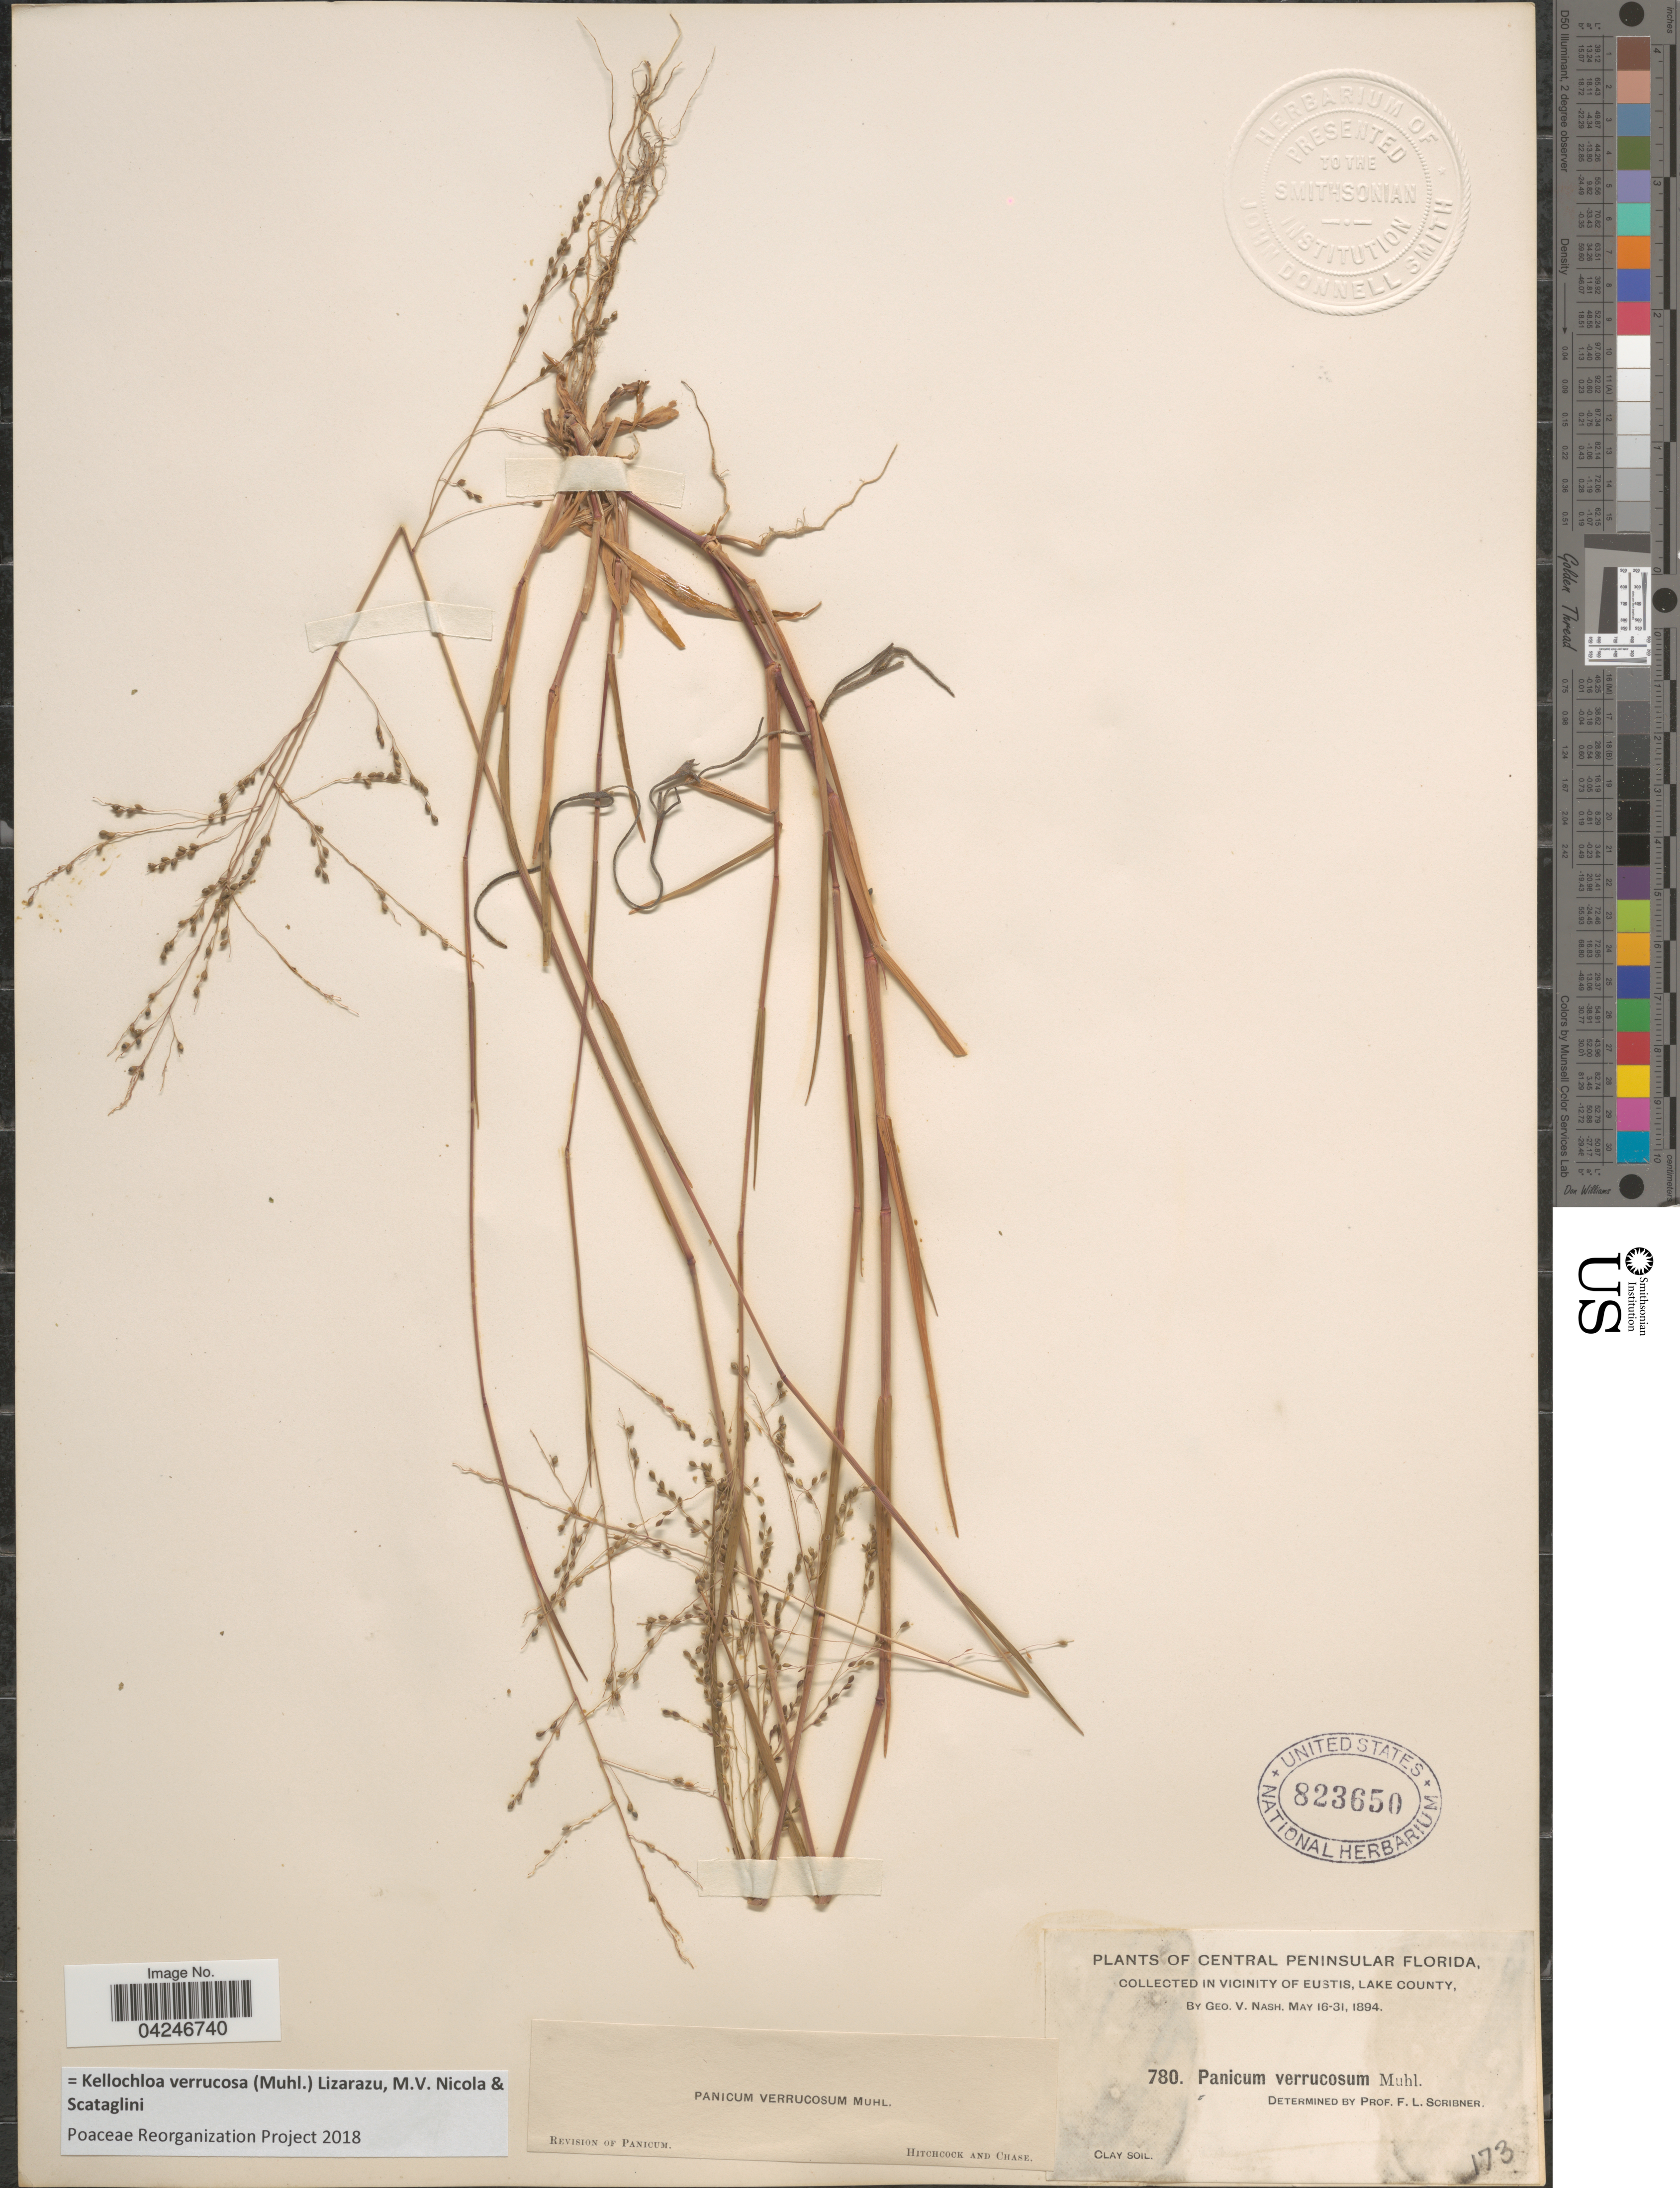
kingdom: Plantae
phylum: Tracheophyta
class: Liliopsida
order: Poales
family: Poaceae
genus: Kellochloa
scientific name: Kellochloa verrucosa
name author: (Muhl.) Lizarazu et al.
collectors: G. V. Nash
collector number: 780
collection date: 1894-05-16/1894-05-31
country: United States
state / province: Florida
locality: Central Peninsular Florida, in vicinity of Eustis, Lake County.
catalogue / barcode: US 823650